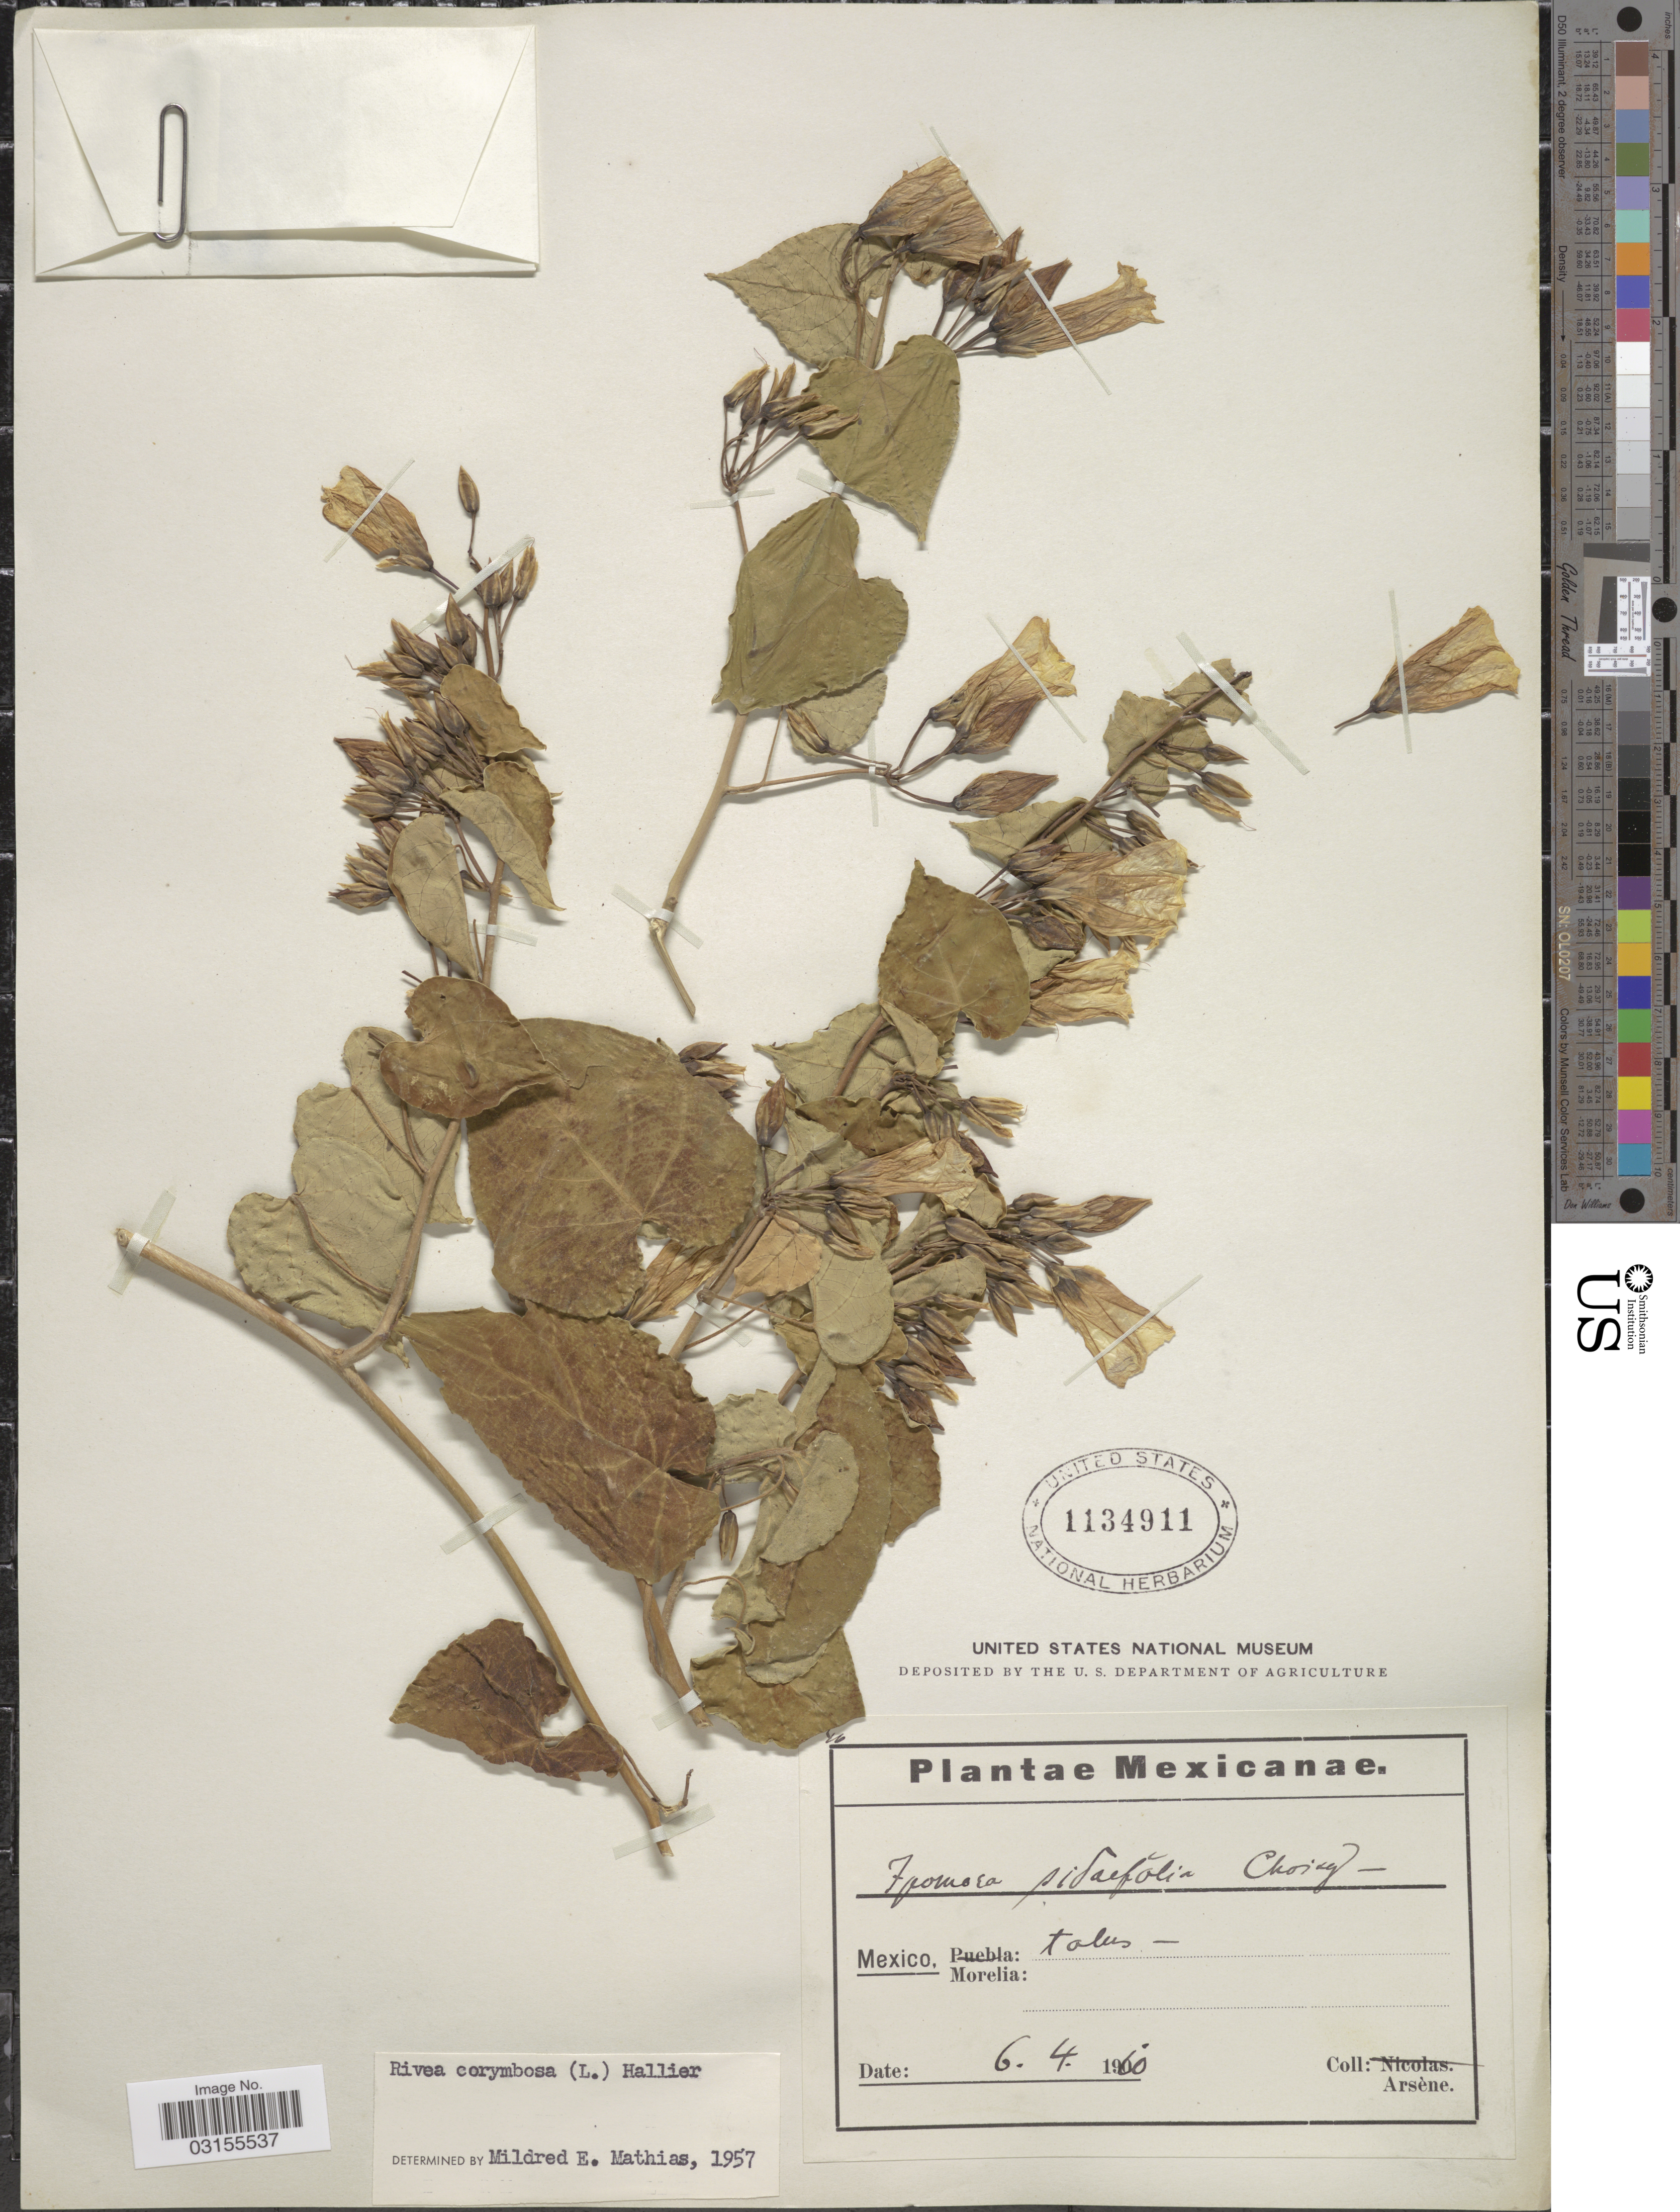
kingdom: Plantae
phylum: Tracheophyta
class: Magnoliopsida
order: Solanales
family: Convolvulaceae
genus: Turbina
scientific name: Turbina corymbosa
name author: (L.) Raf.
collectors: -- Arsène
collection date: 1910-04-06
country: Mexico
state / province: Michoacan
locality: Morelia, Talus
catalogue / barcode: US 1134911